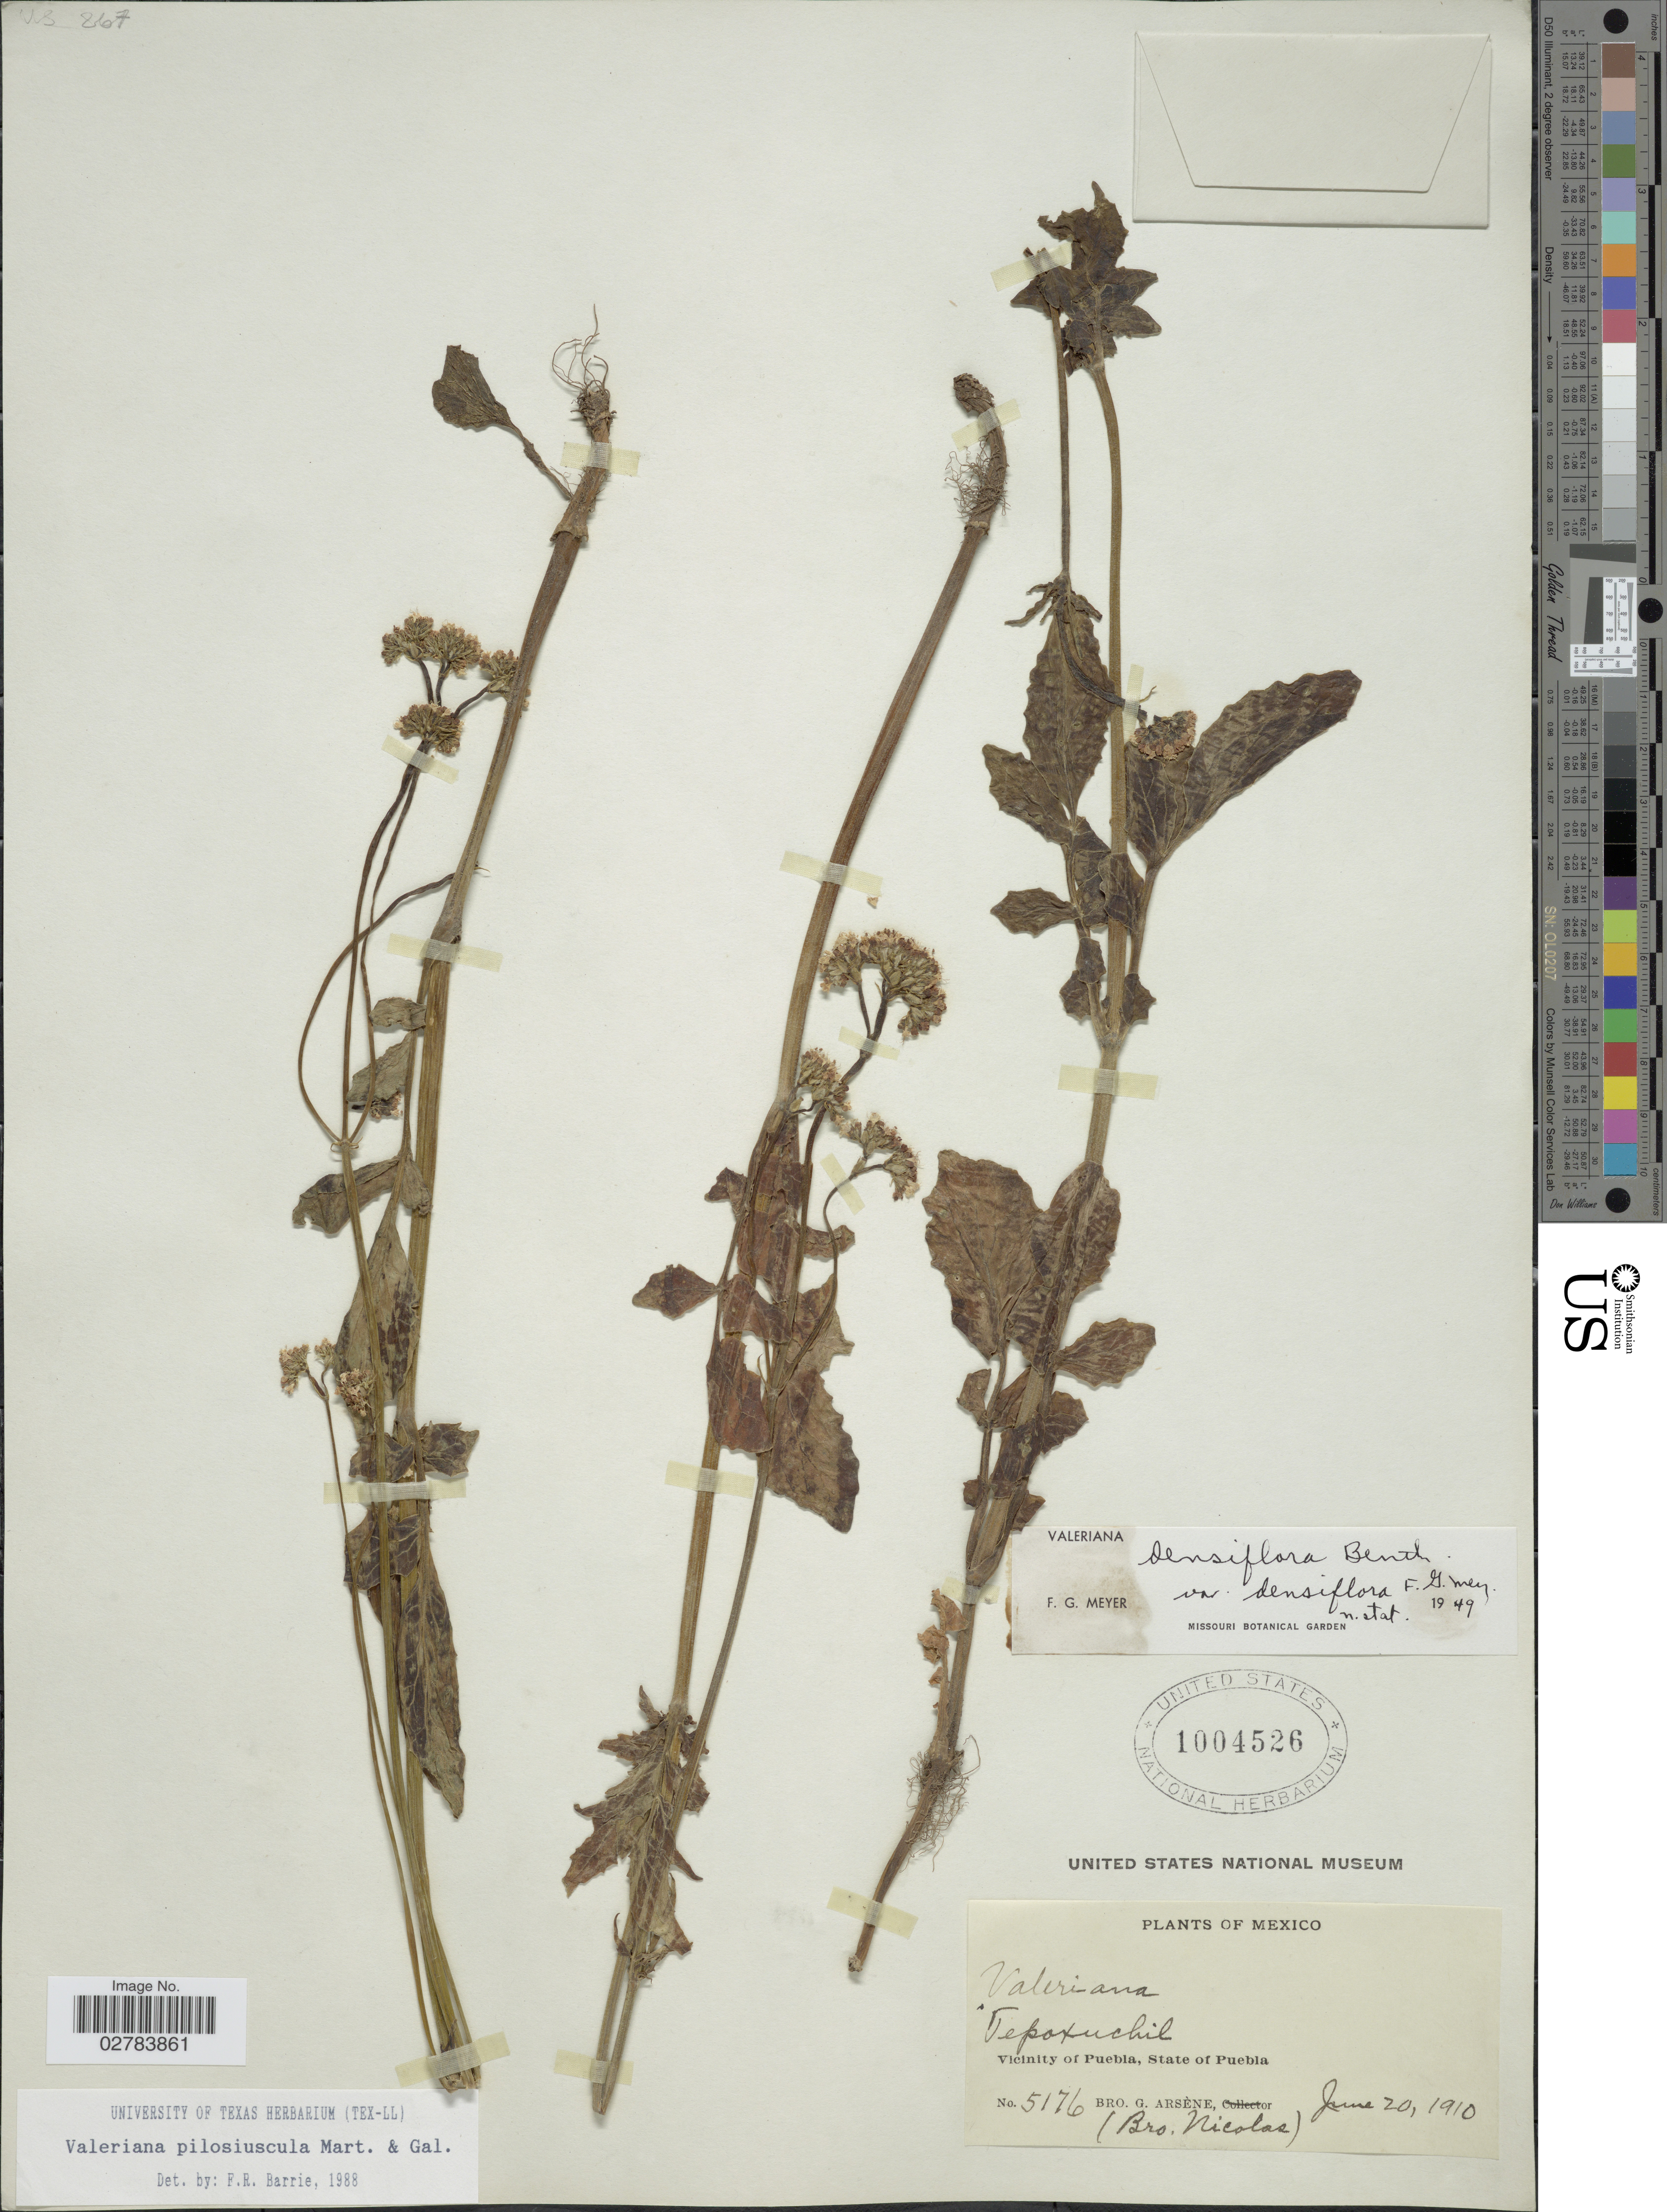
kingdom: Plantae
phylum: Tracheophyta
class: Magnoliopsida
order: Dipsacales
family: Caprifoliaceae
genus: Valeriana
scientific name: Valeriana pilosiuscula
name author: M. Martens & Galeotti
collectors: Bro. G. Arsène & Bro. Nicolas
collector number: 5176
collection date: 1910-06-20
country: Mexico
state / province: Puebla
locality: Vicinity of Puebla, State of Puebla, Tepoxuchil.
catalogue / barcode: US 1004526